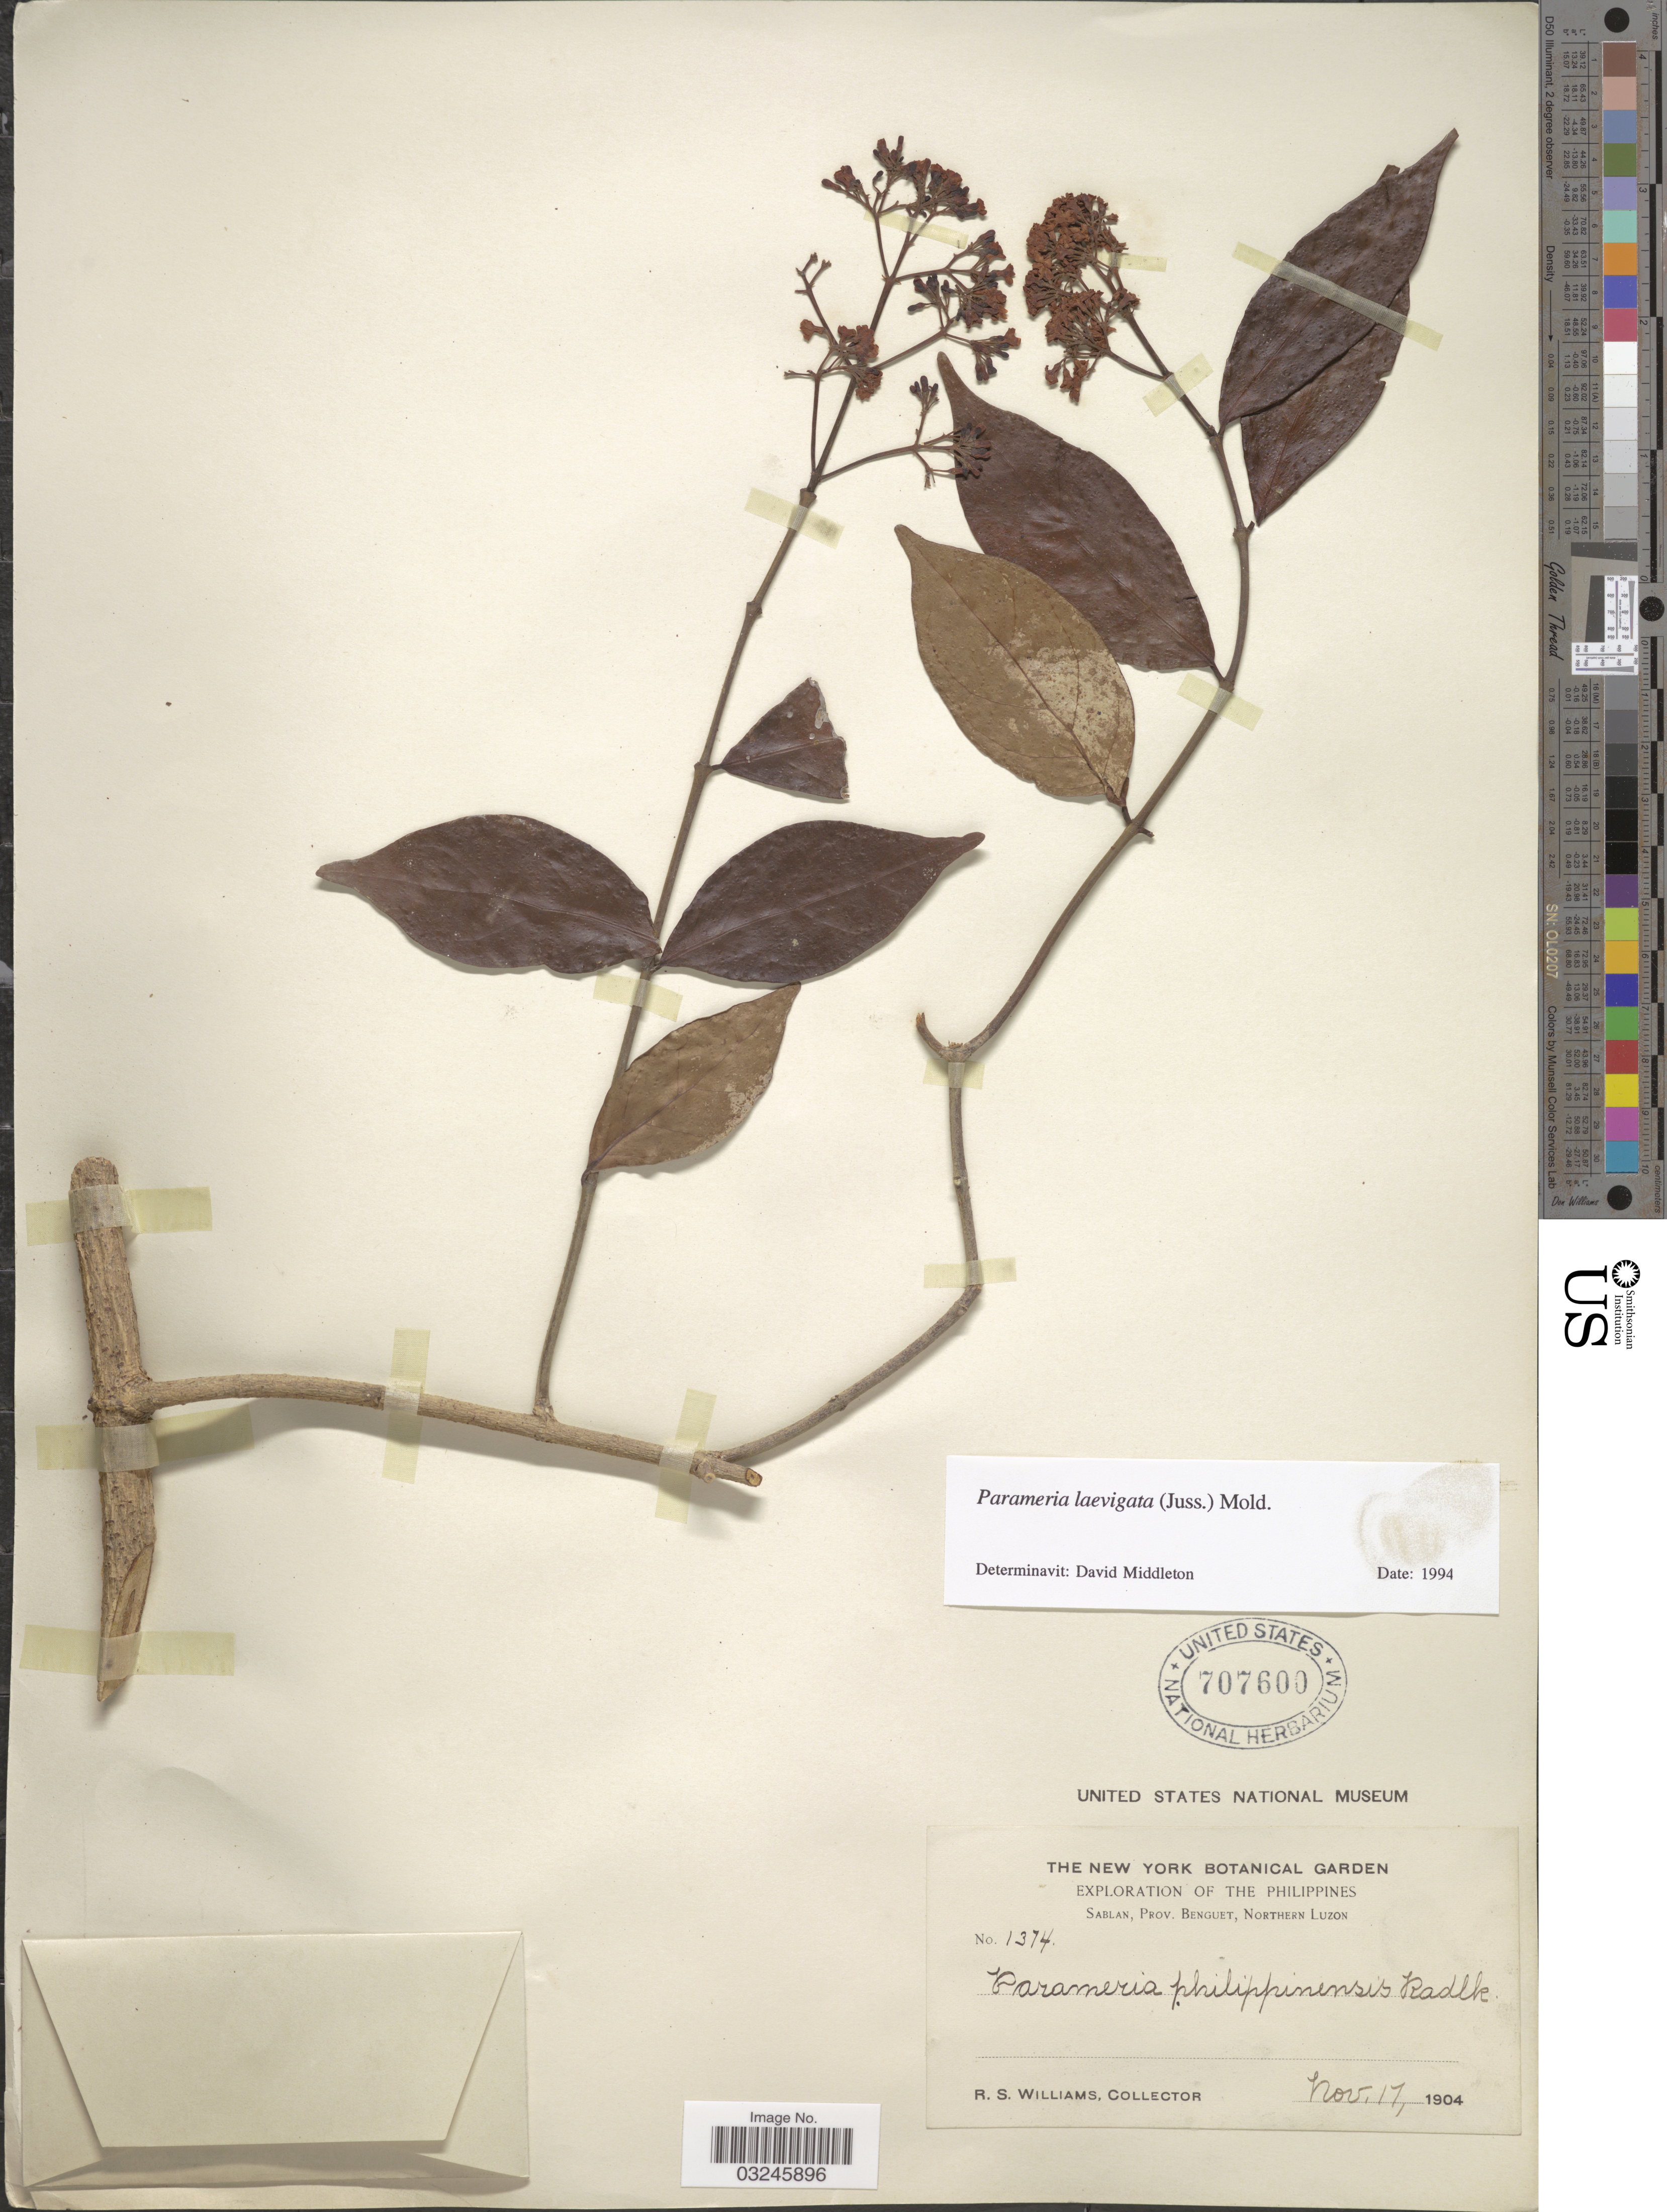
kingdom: Plantae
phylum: Tracheophyta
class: Magnoliopsida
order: Gentianales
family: Apocynaceae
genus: Parameria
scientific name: Parameria laevigata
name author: (Juss.) Moldenke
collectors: R. S. Williams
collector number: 1374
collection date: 1904-11-17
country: Philippines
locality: Sablan, Prov. Benguet, Northern Luzon.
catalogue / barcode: US 707600